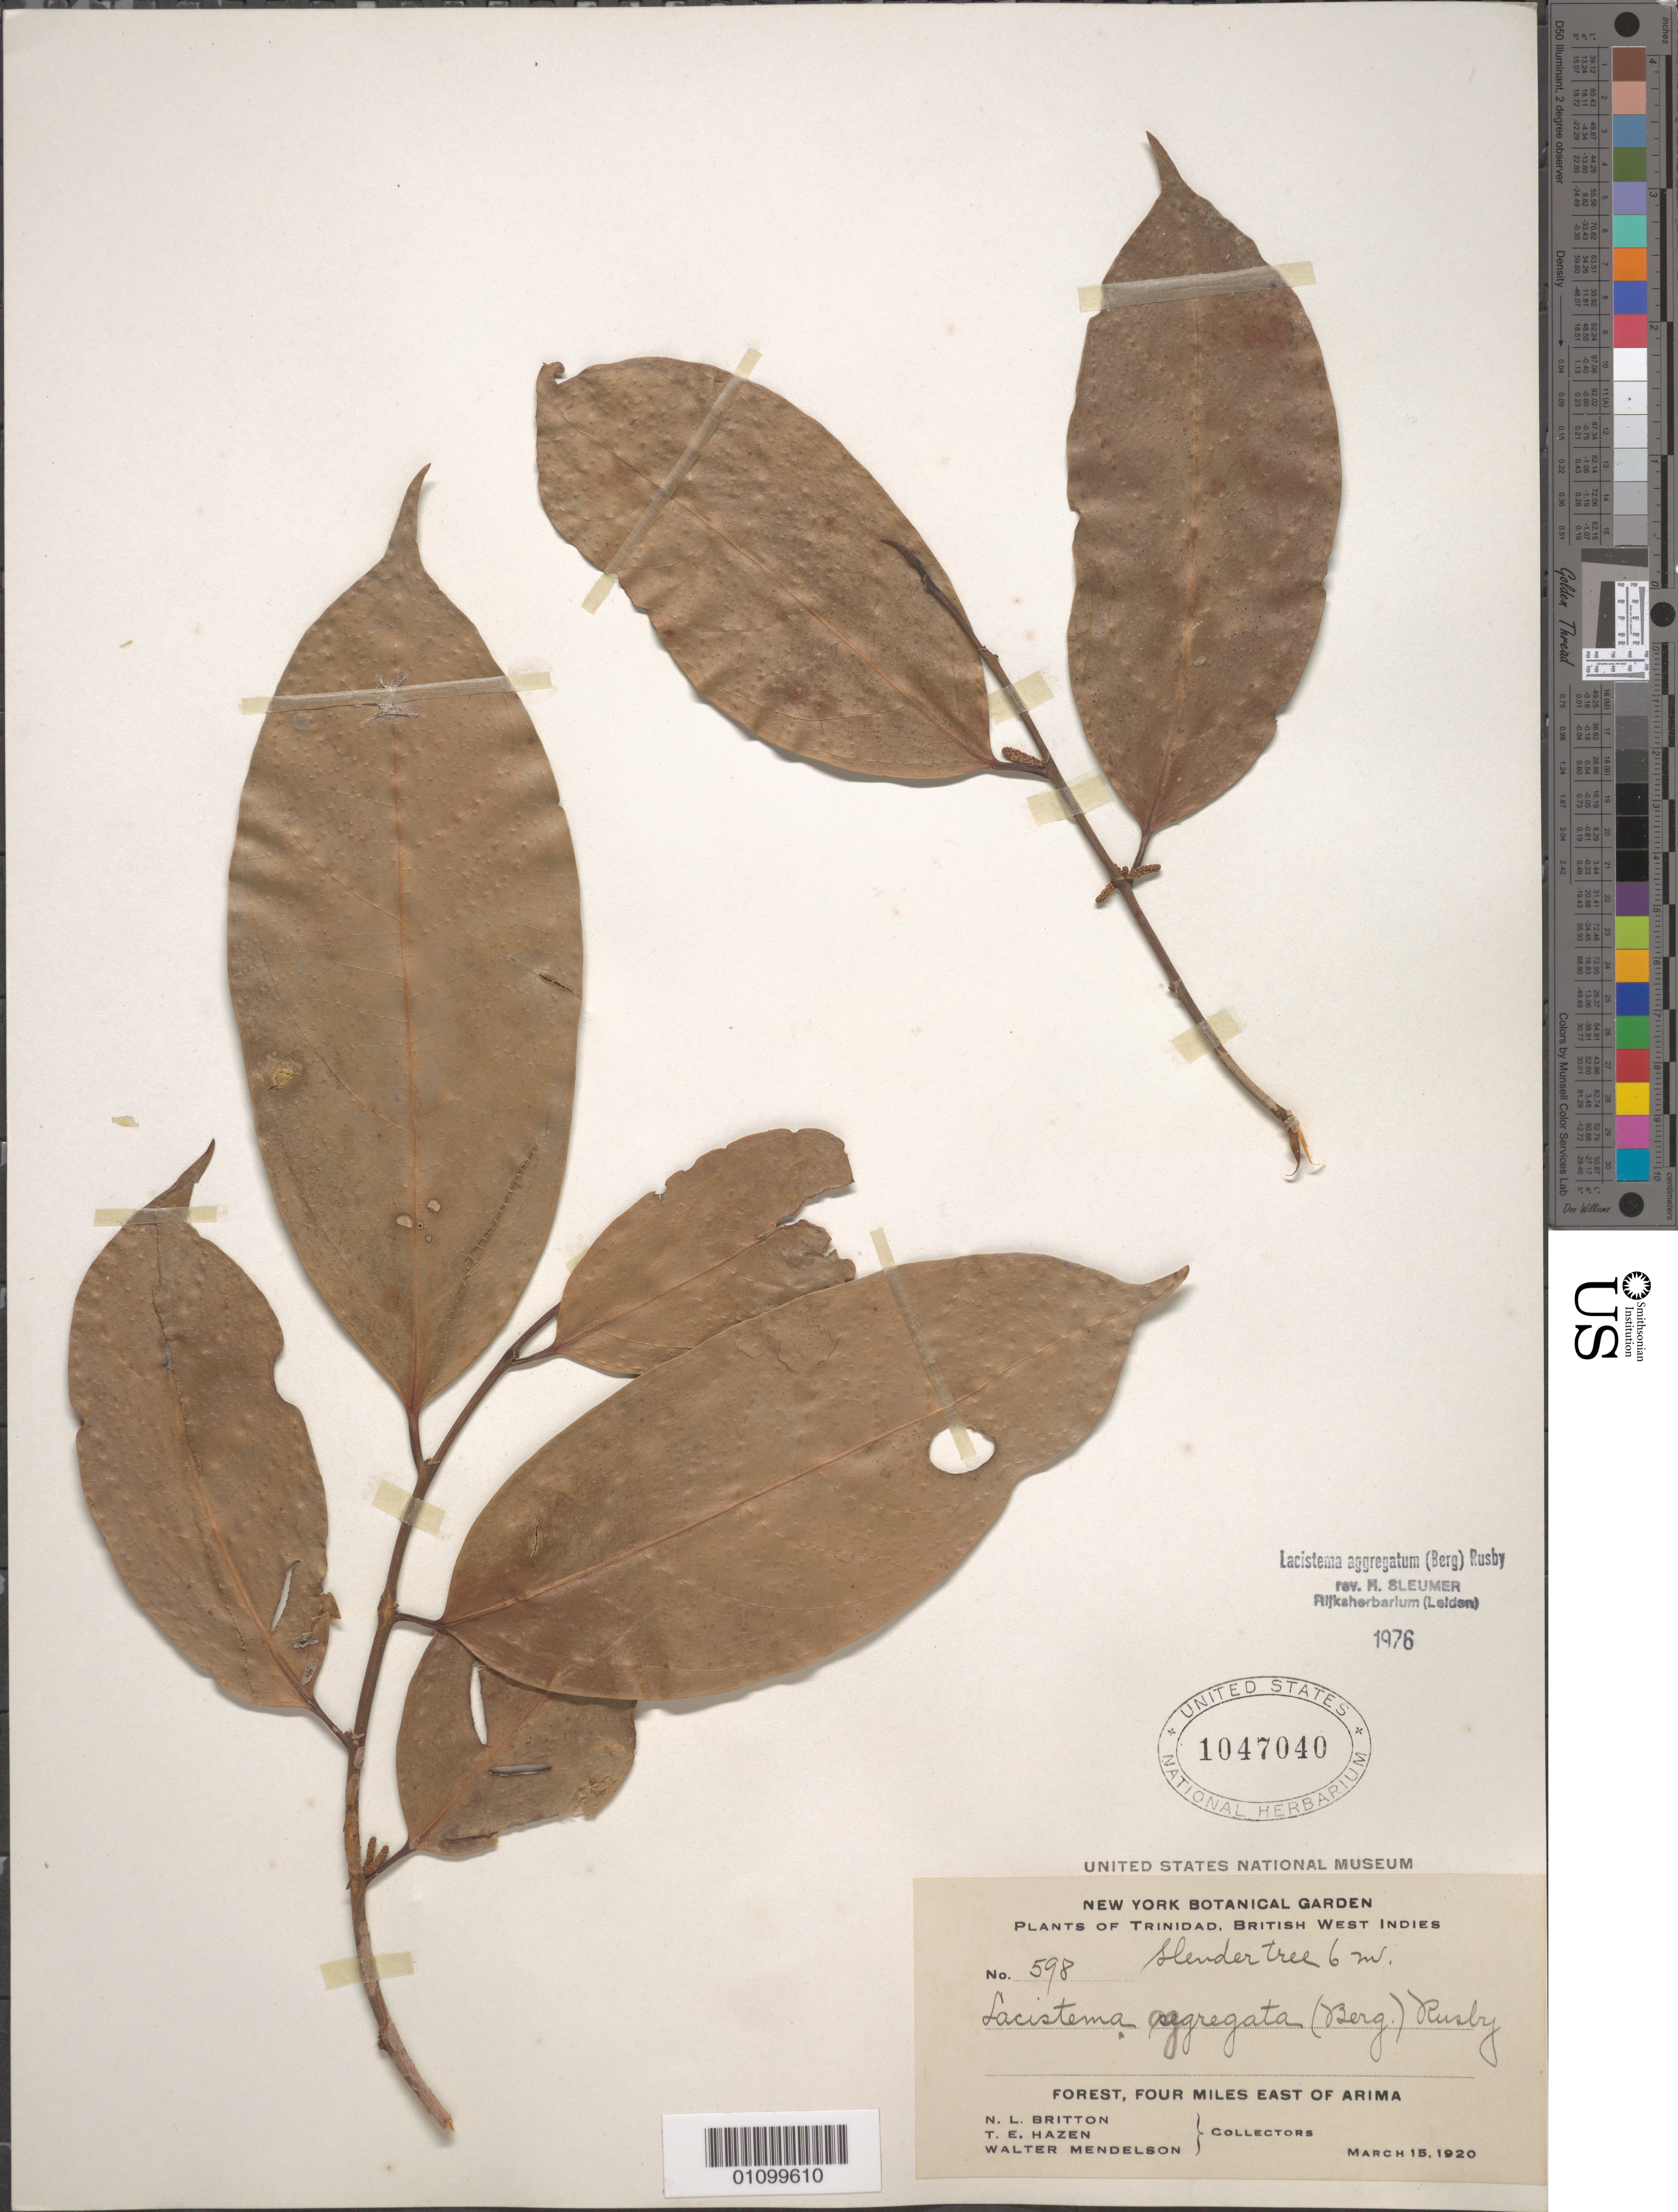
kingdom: Plantae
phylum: Tracheophyta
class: Magnoliopsida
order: Malpighiales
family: Lacistemataceae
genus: Lacistema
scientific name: Lacistema aggregatum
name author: (P.J. Bergius) Rusby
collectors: N. Britton, T. E. Hazen & W. Mendelson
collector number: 598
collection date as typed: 15 Mar 1920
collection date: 1920-03-15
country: Trinidad and Tobago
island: Trinidad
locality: Forest, Four miles E of Arima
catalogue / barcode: US 1047040